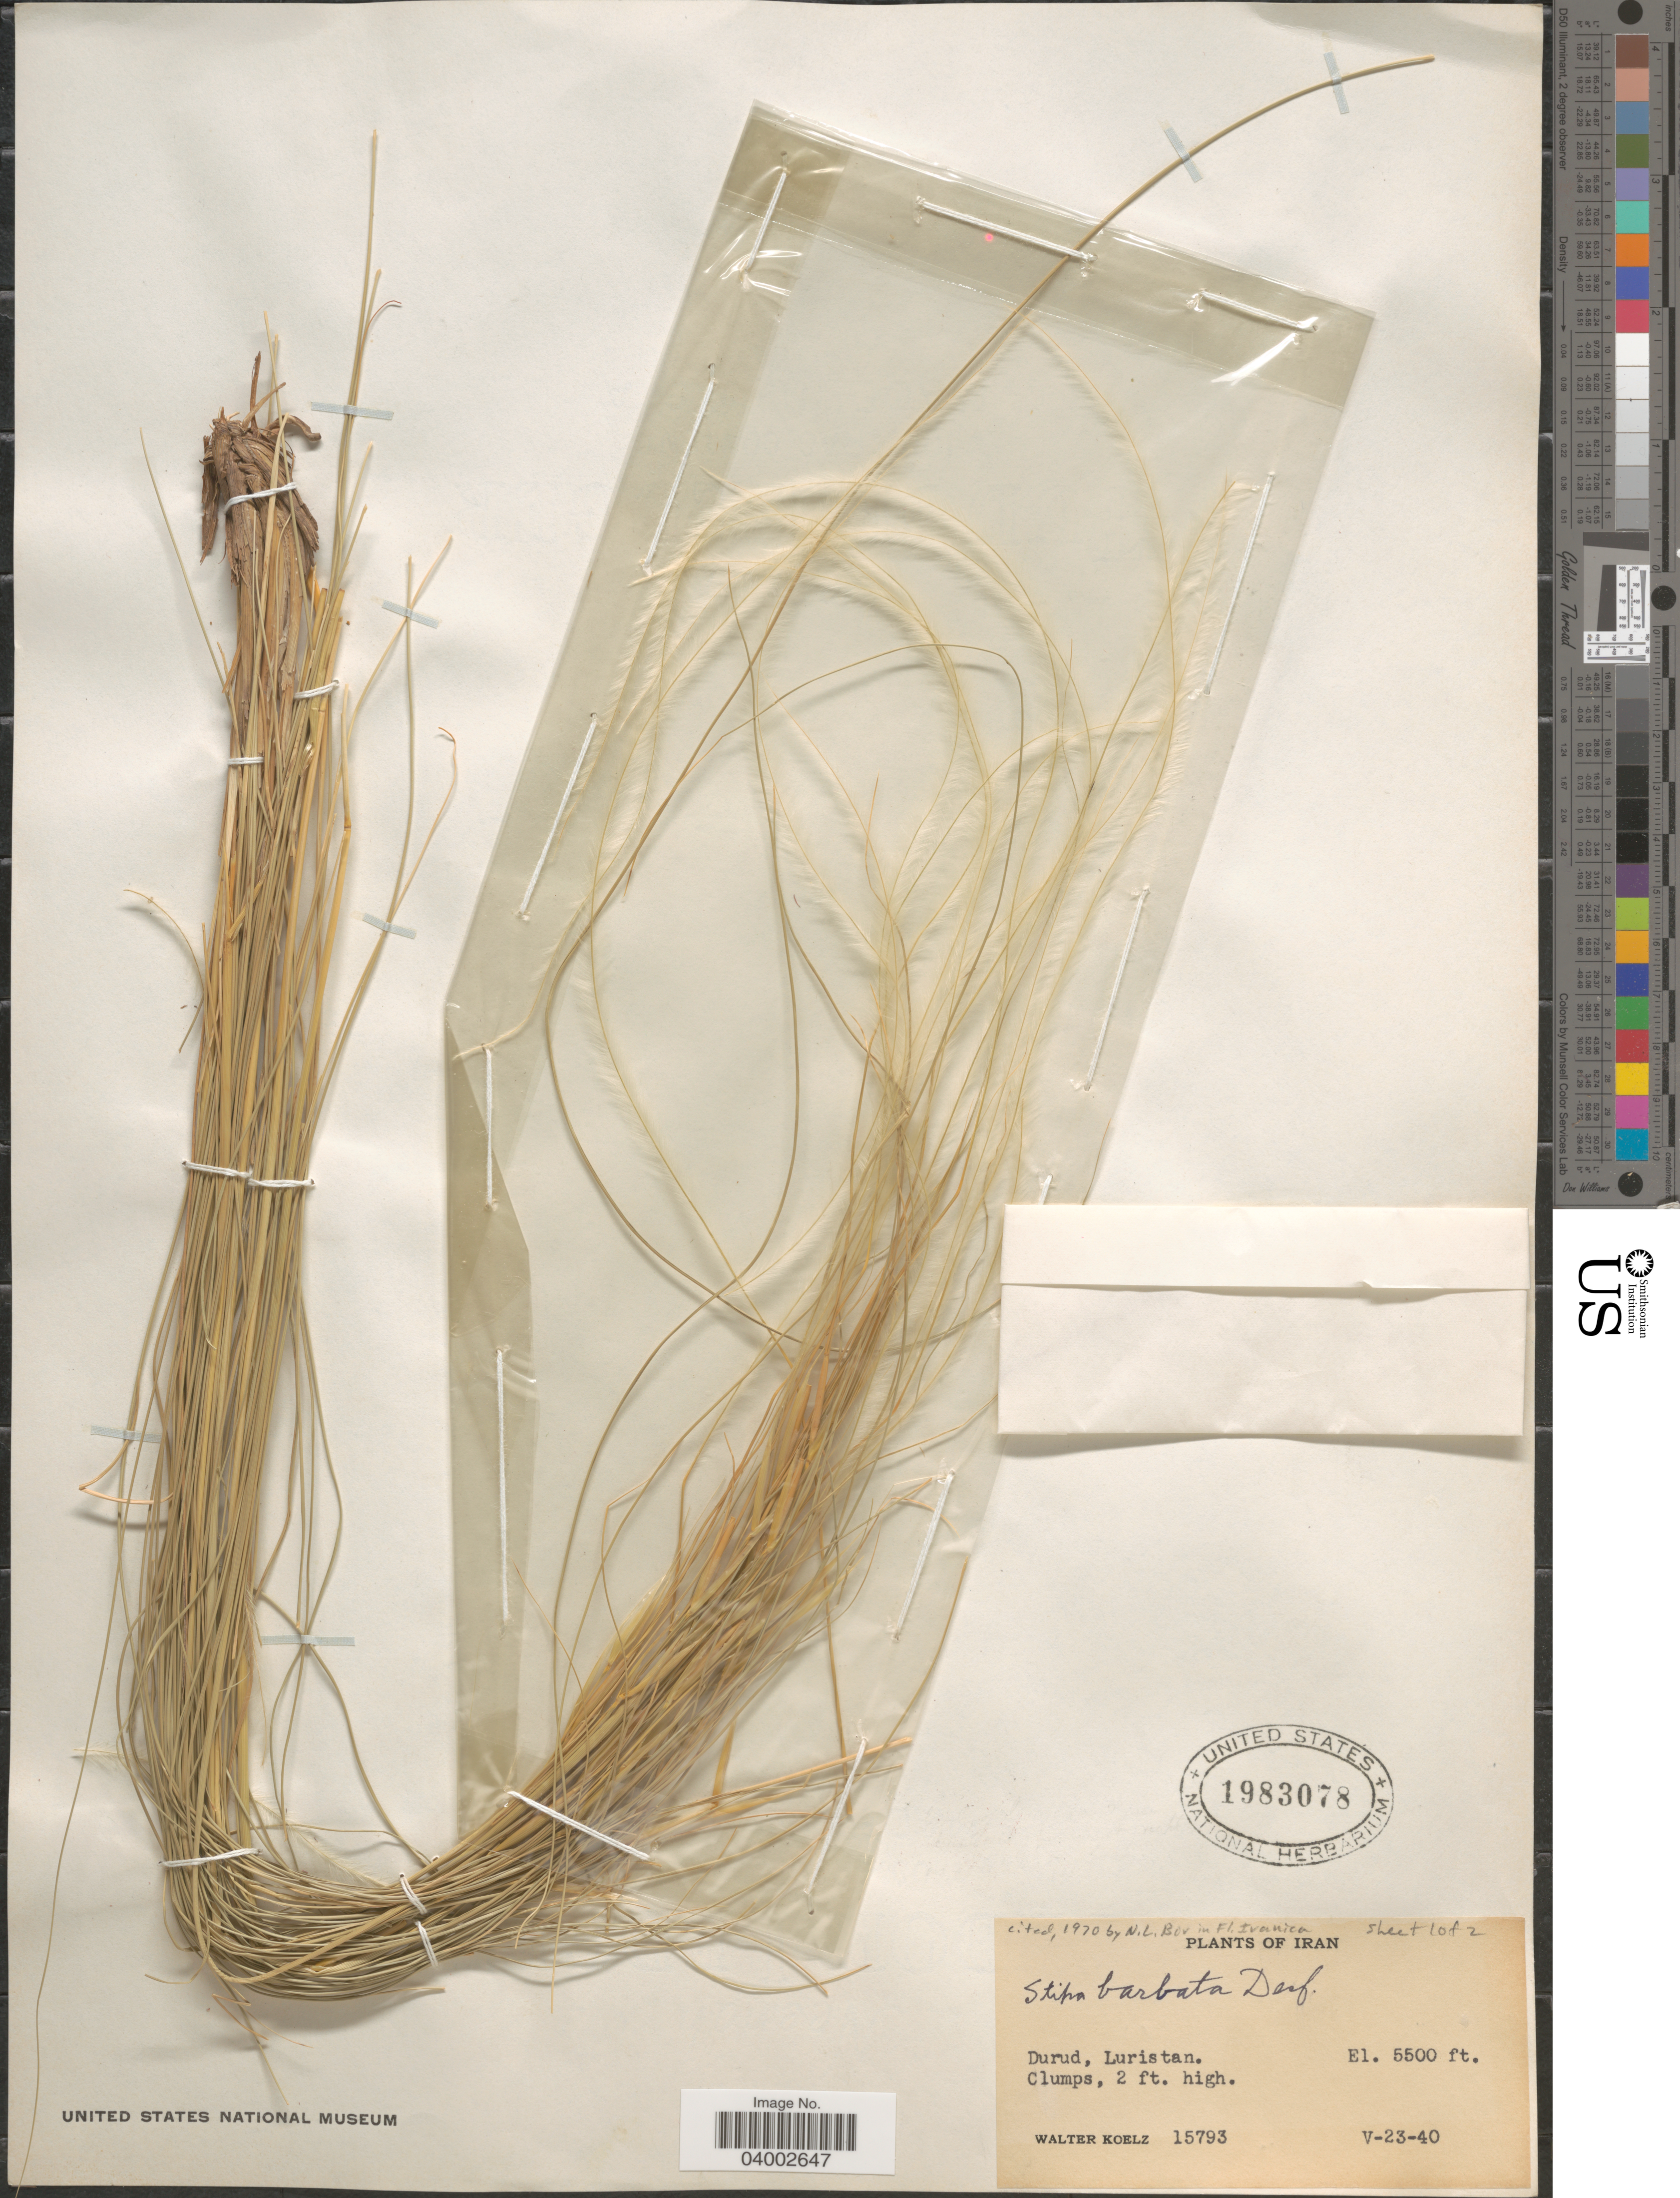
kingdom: Plantae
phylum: Tracheophyta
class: Liliopsida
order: Poales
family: Poaceae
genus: Stipa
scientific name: Stipa barbata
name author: Michx.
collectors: W. N. Koelz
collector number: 15793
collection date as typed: Transcribed d/m/y: 23/5/40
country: Iran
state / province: Lorestan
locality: Durud, Luristan.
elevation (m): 1676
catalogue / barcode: US 1983078